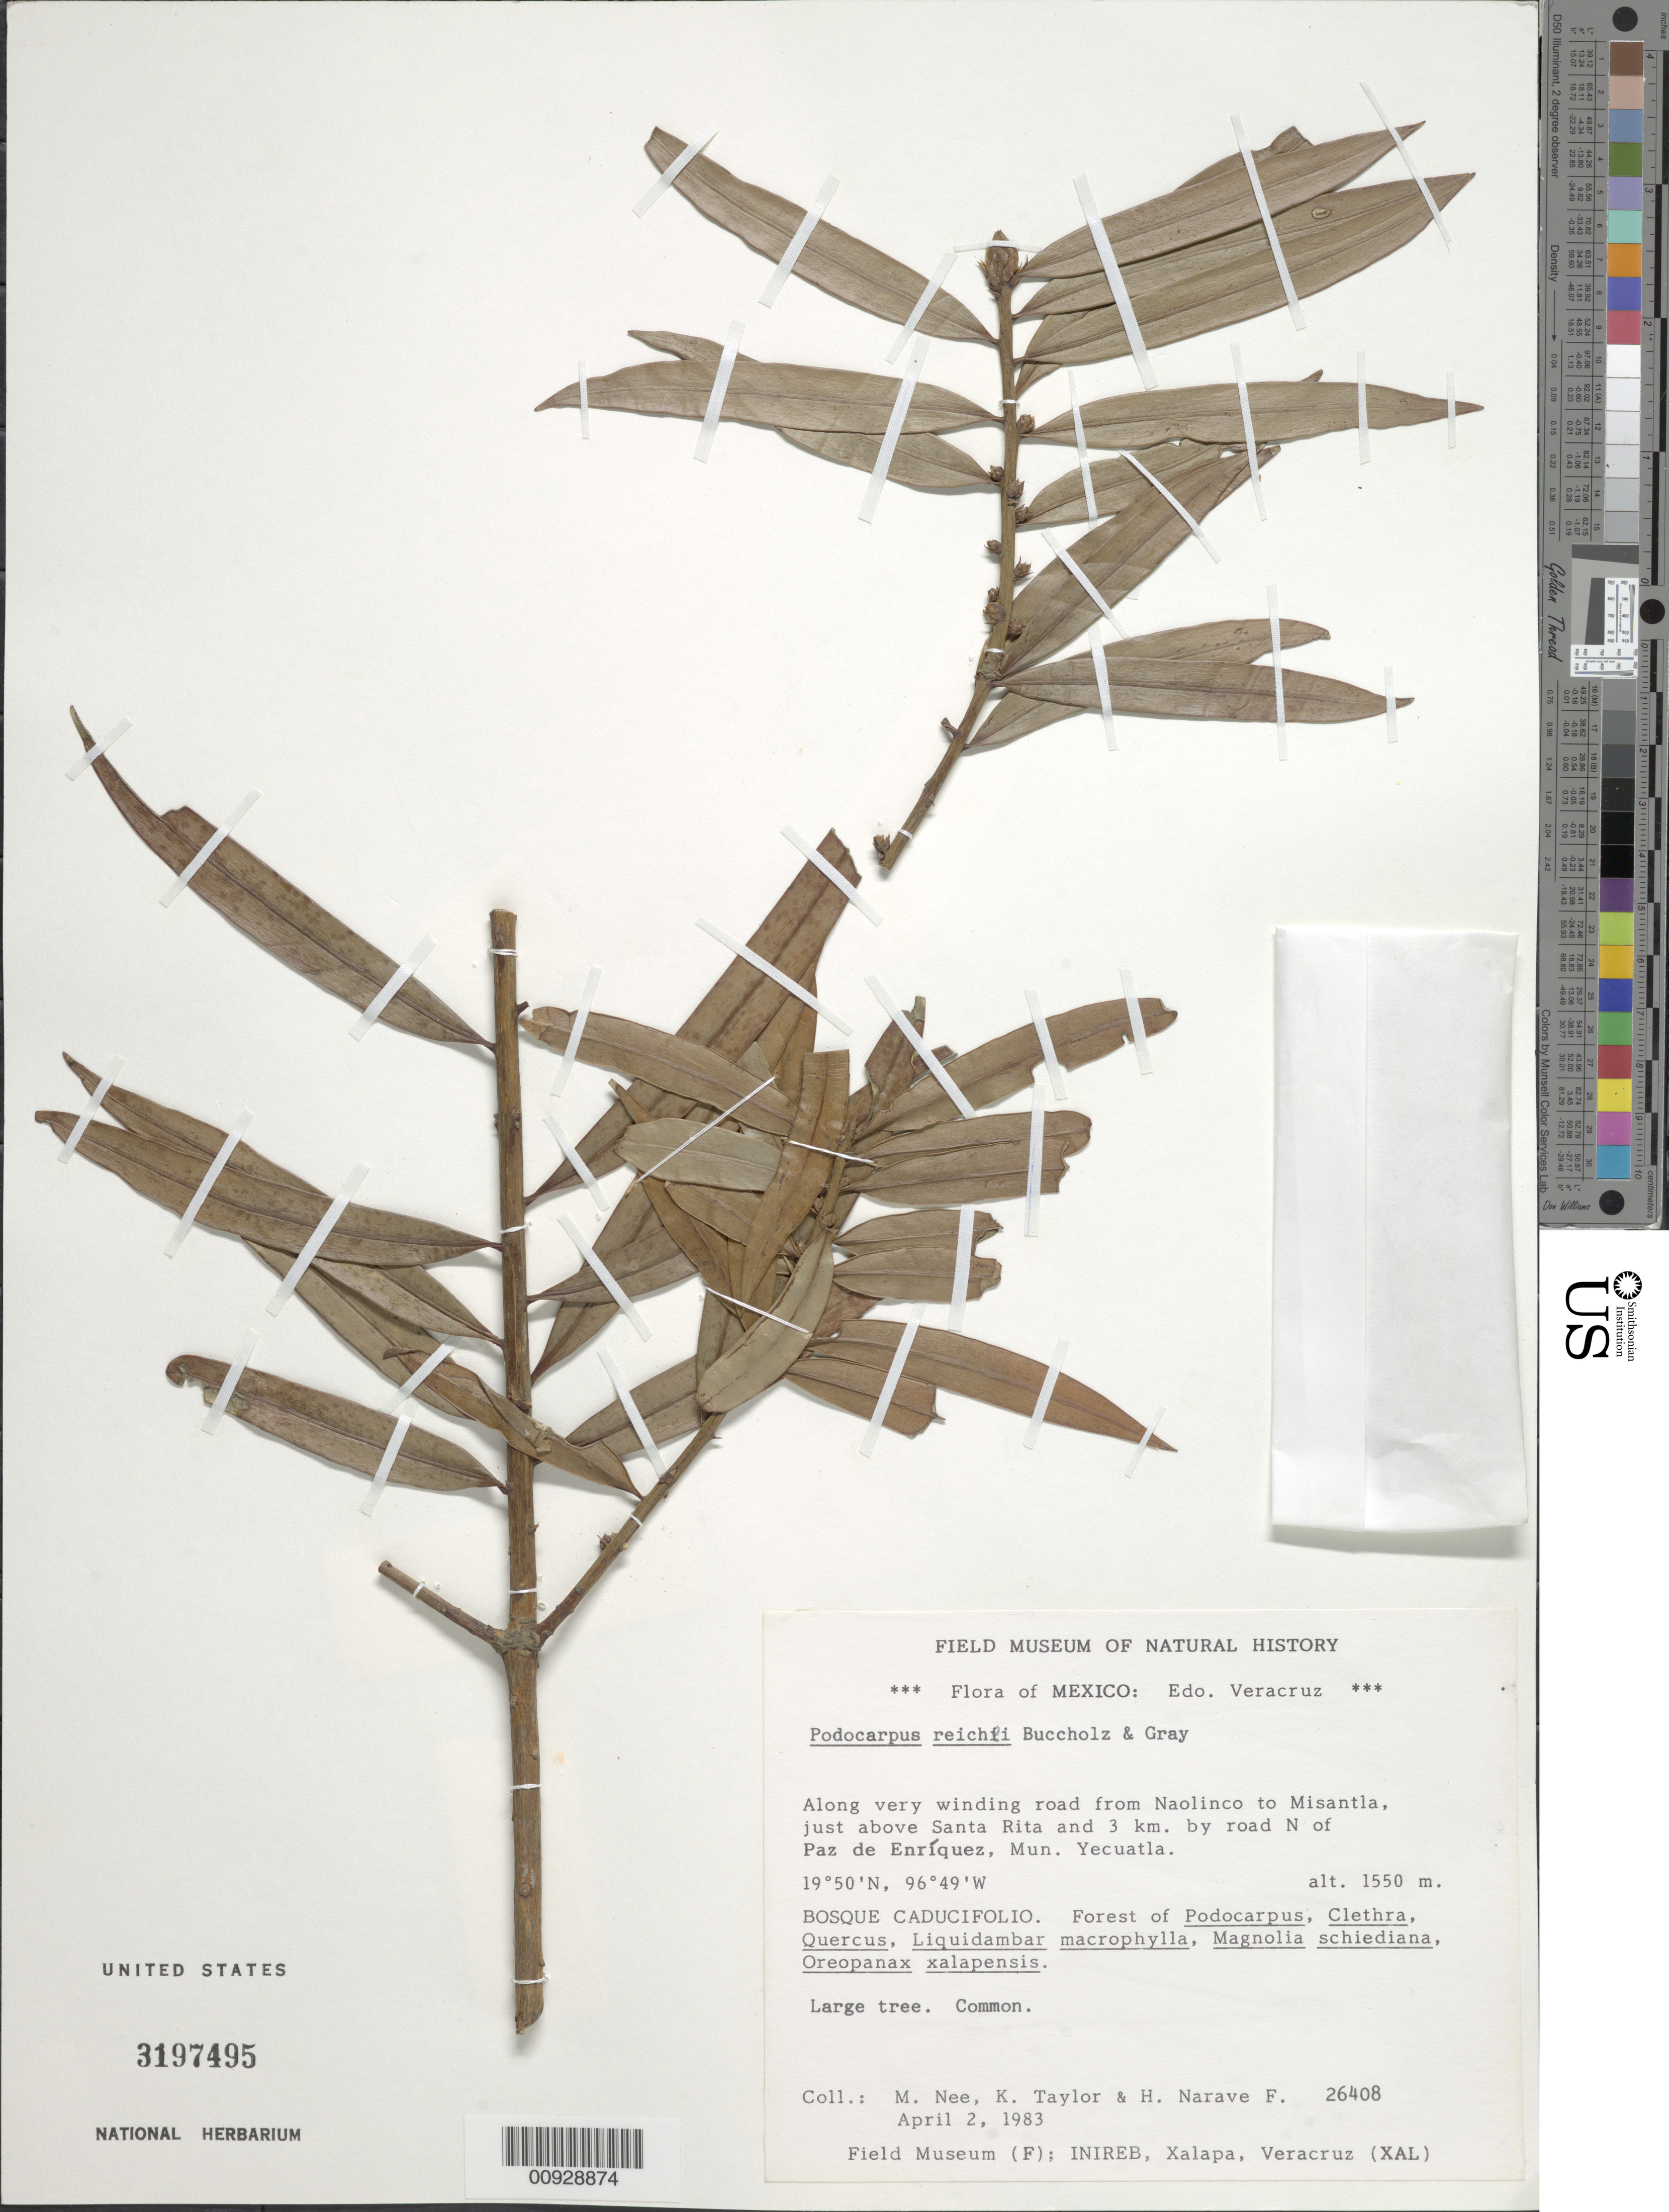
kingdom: Plantae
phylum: Tracheophyta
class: Pinopsida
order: Pinales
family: Podocarpaceae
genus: Podocarpus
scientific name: Podocarpus reichei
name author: J. Buchholz & N.E. Gray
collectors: M. Nee, K. Taylor & H. Narave F.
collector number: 26408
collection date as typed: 02 Apr 1983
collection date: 1983-04-02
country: Mexico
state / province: Veracruz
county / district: Yecuatla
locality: Along very winding road from Naolinco to Misantla, just above Santa Rita and 3 km. by road N of Paz de Enríquez.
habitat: Bosque caducifolio. Forest of Podocarpus, Clethra, Quercus, Liquidambar macrophylla, Magnolia schiediana, Oreopanax xalapensis.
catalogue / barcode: US 3197495